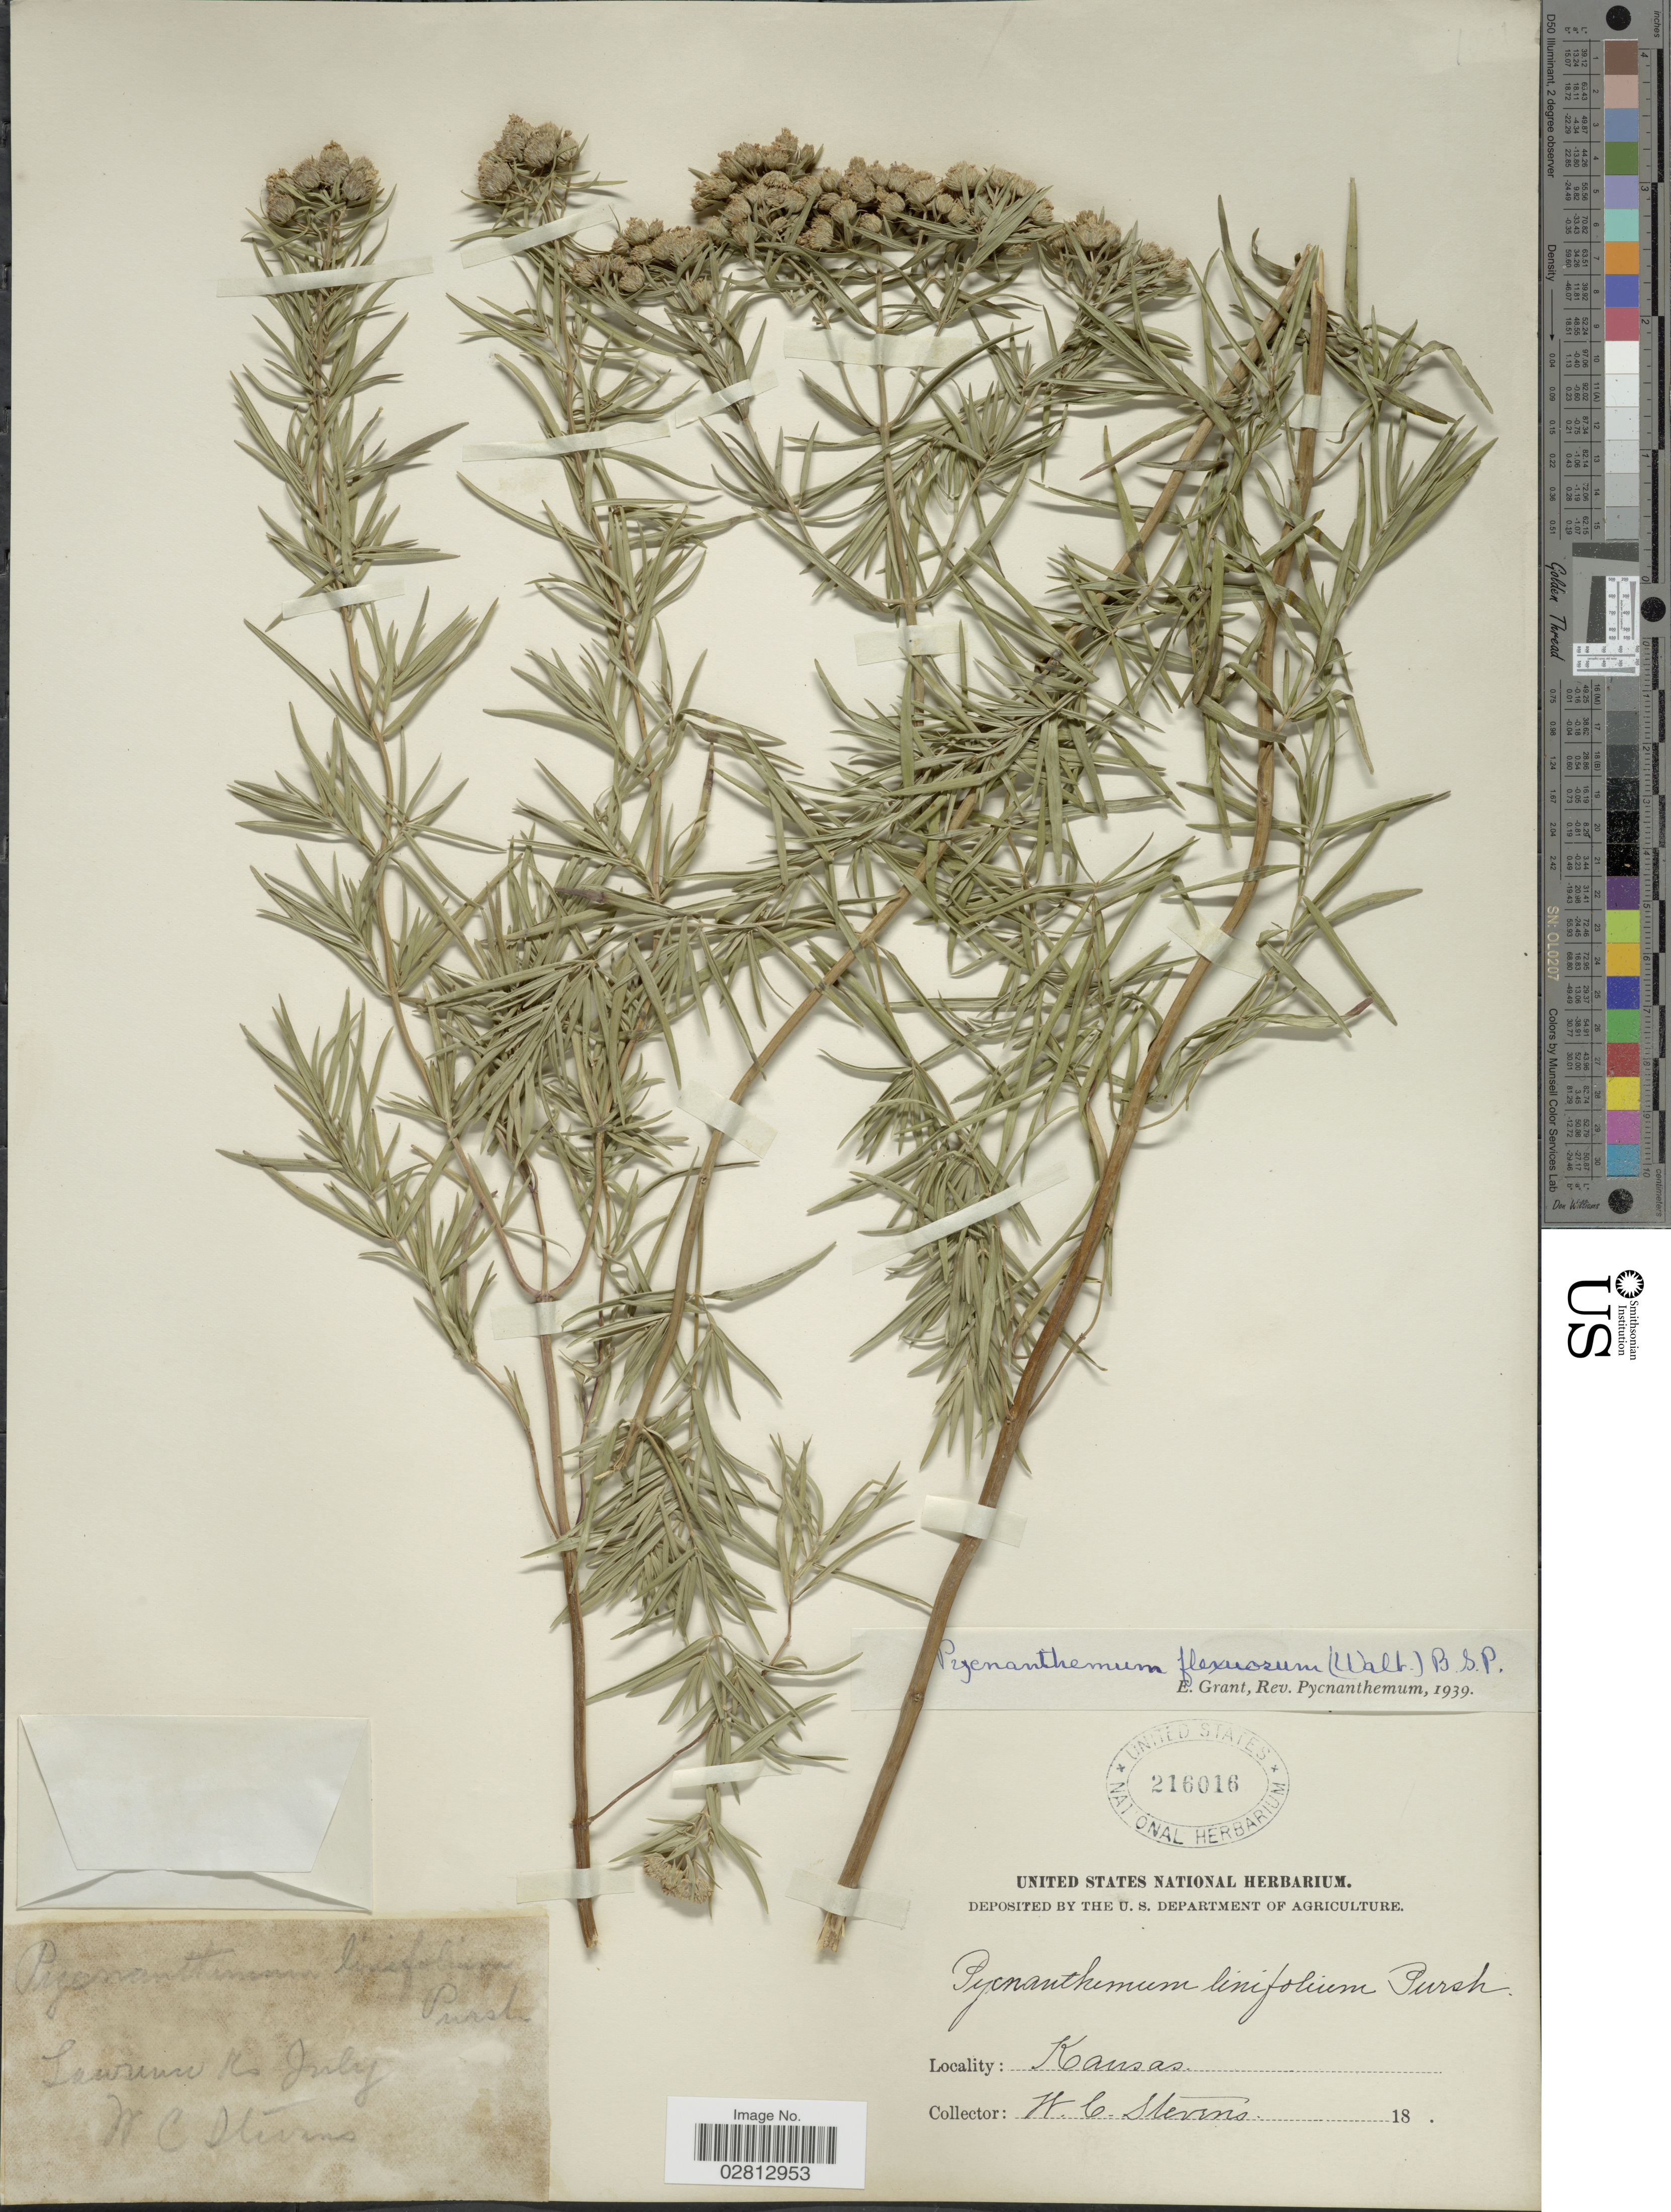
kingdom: Plantae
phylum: Tracheophyta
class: Magnoliopsida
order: Lamiales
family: Lamiaceae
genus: Pycnanthemum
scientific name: Pycnanthemum tenuifolium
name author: Schrad.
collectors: W. C. Stevens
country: United States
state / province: Kansas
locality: Lawrence.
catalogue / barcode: US 216016